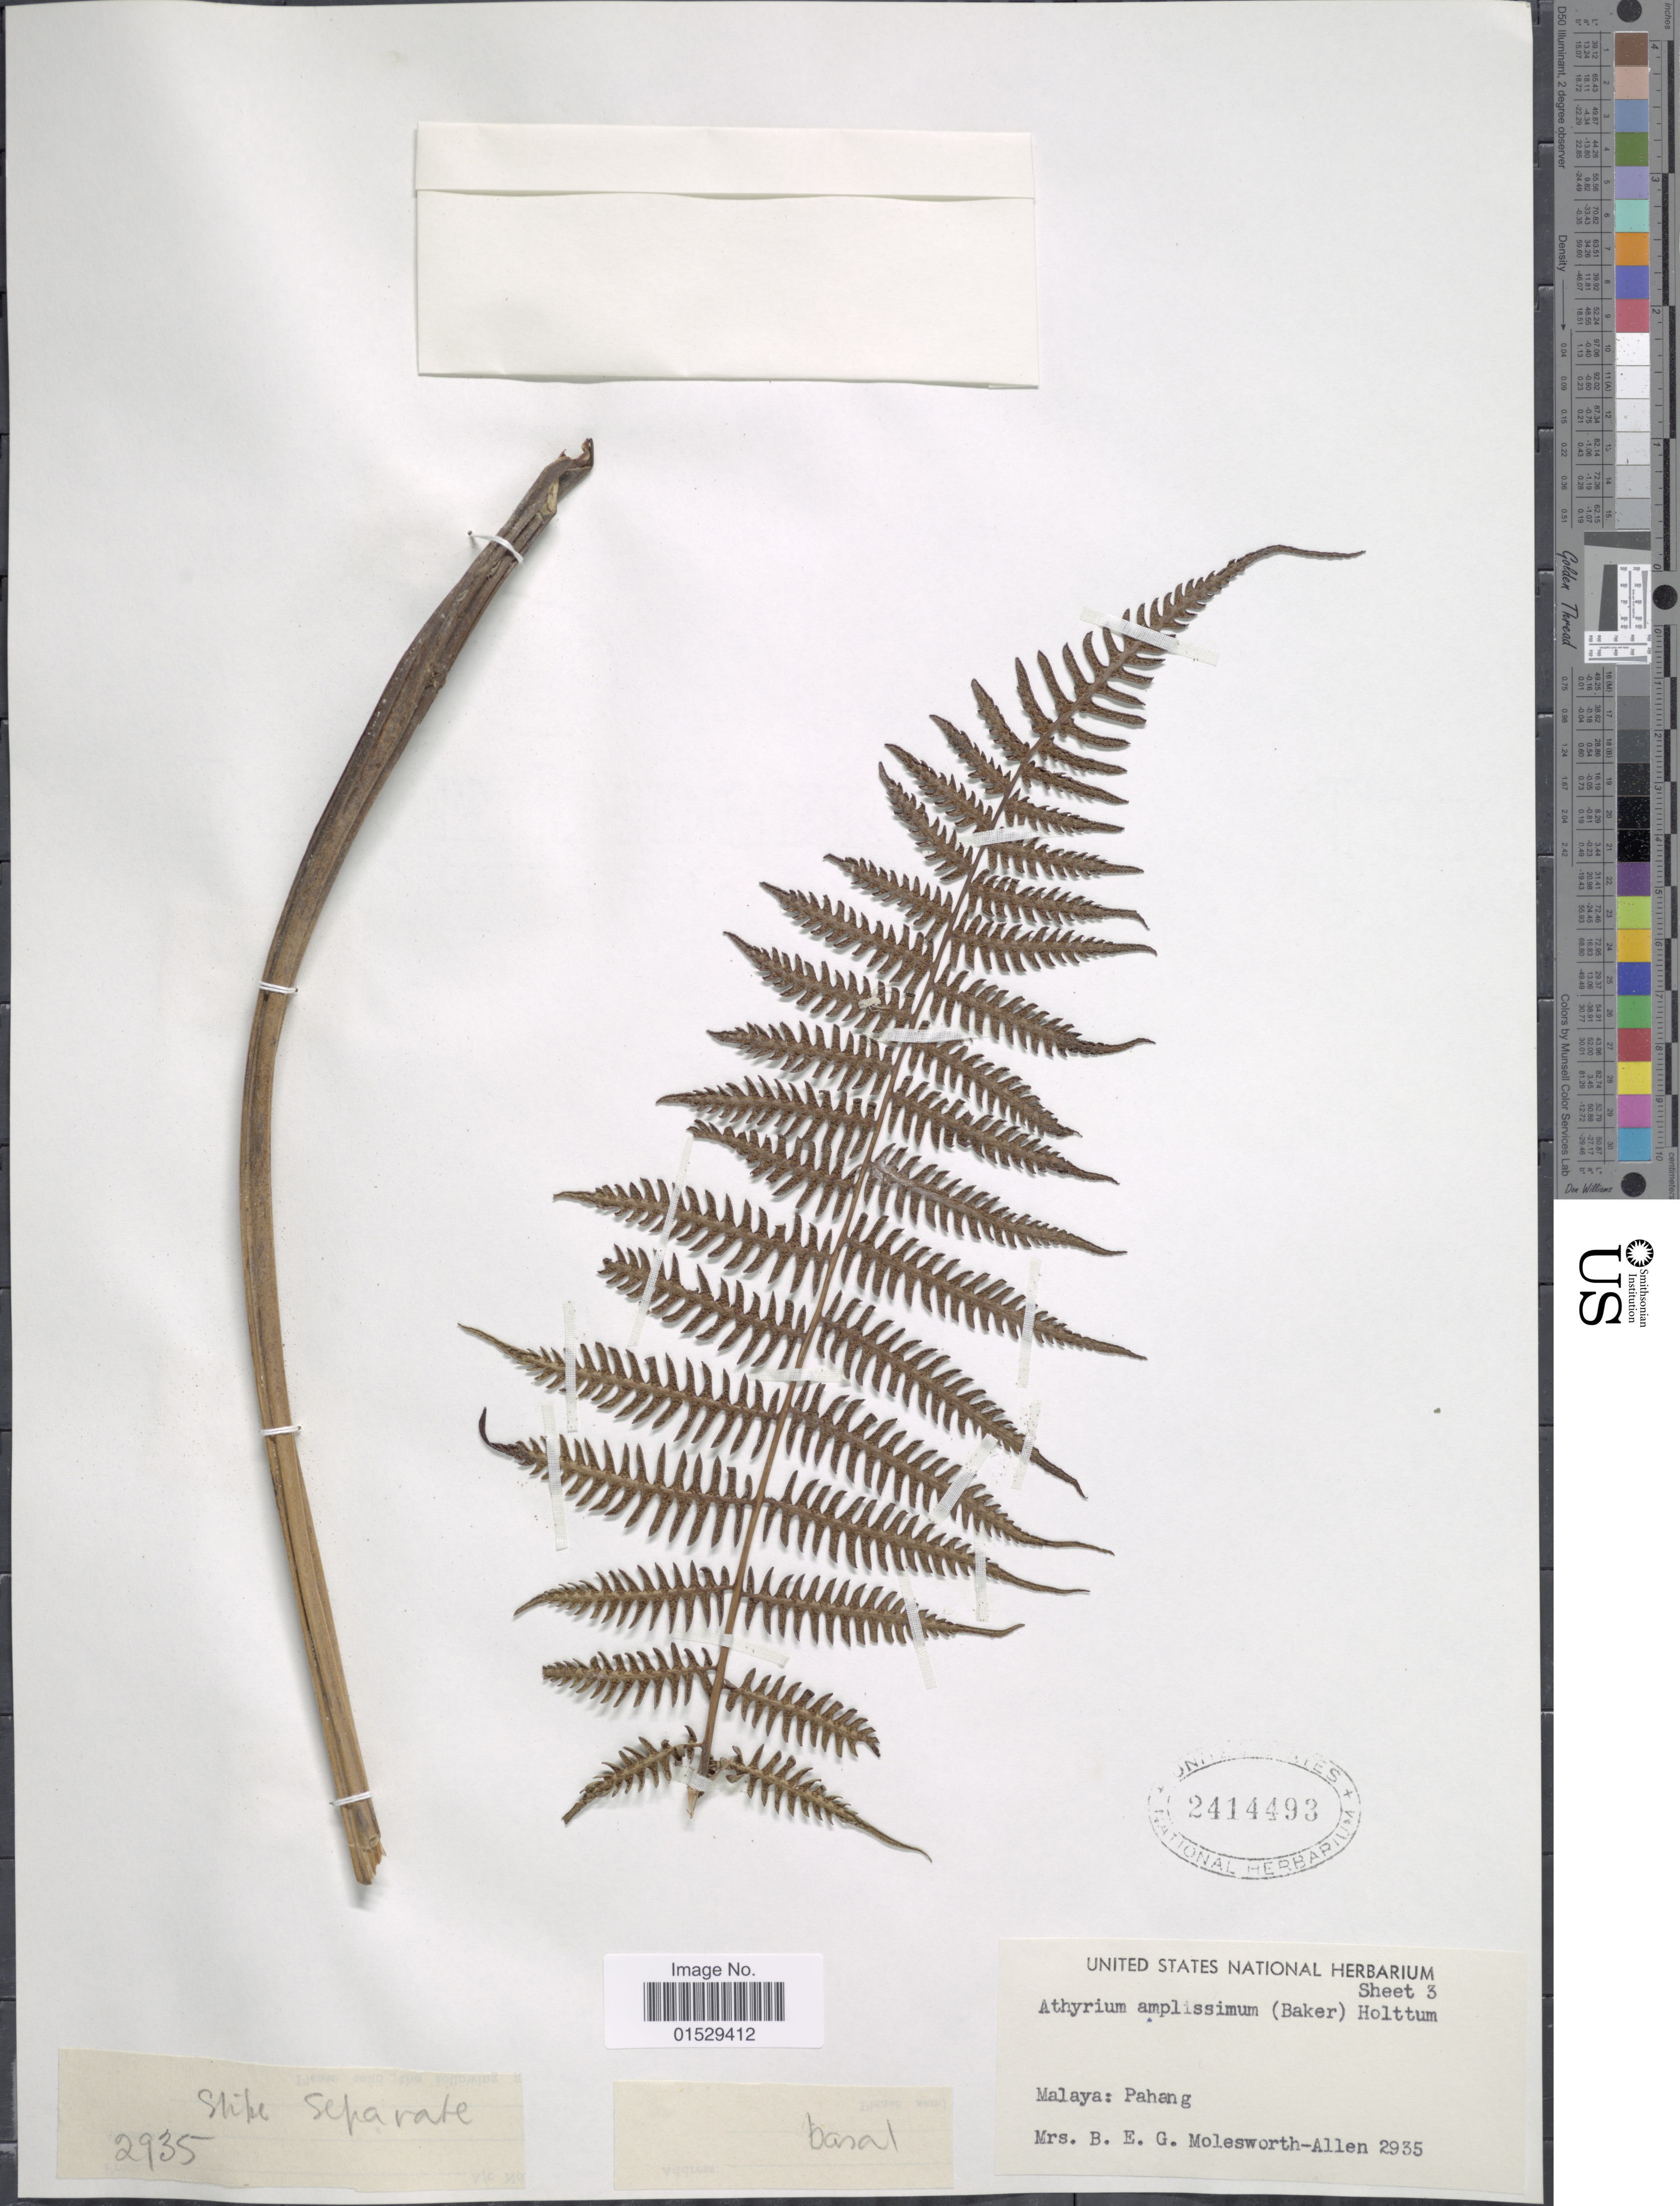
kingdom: Plantae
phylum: Tracheophyta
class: Polypodiopsida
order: Polypodiales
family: Athyriaceae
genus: Cornopteris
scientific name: Cornopteris atroviridis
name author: (Alderw.) M. Kato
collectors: Mrs. B. E. G. Molesworth-Allen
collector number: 2935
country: Malaysia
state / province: Pahang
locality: Malaya: Pahang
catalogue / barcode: US 2414493